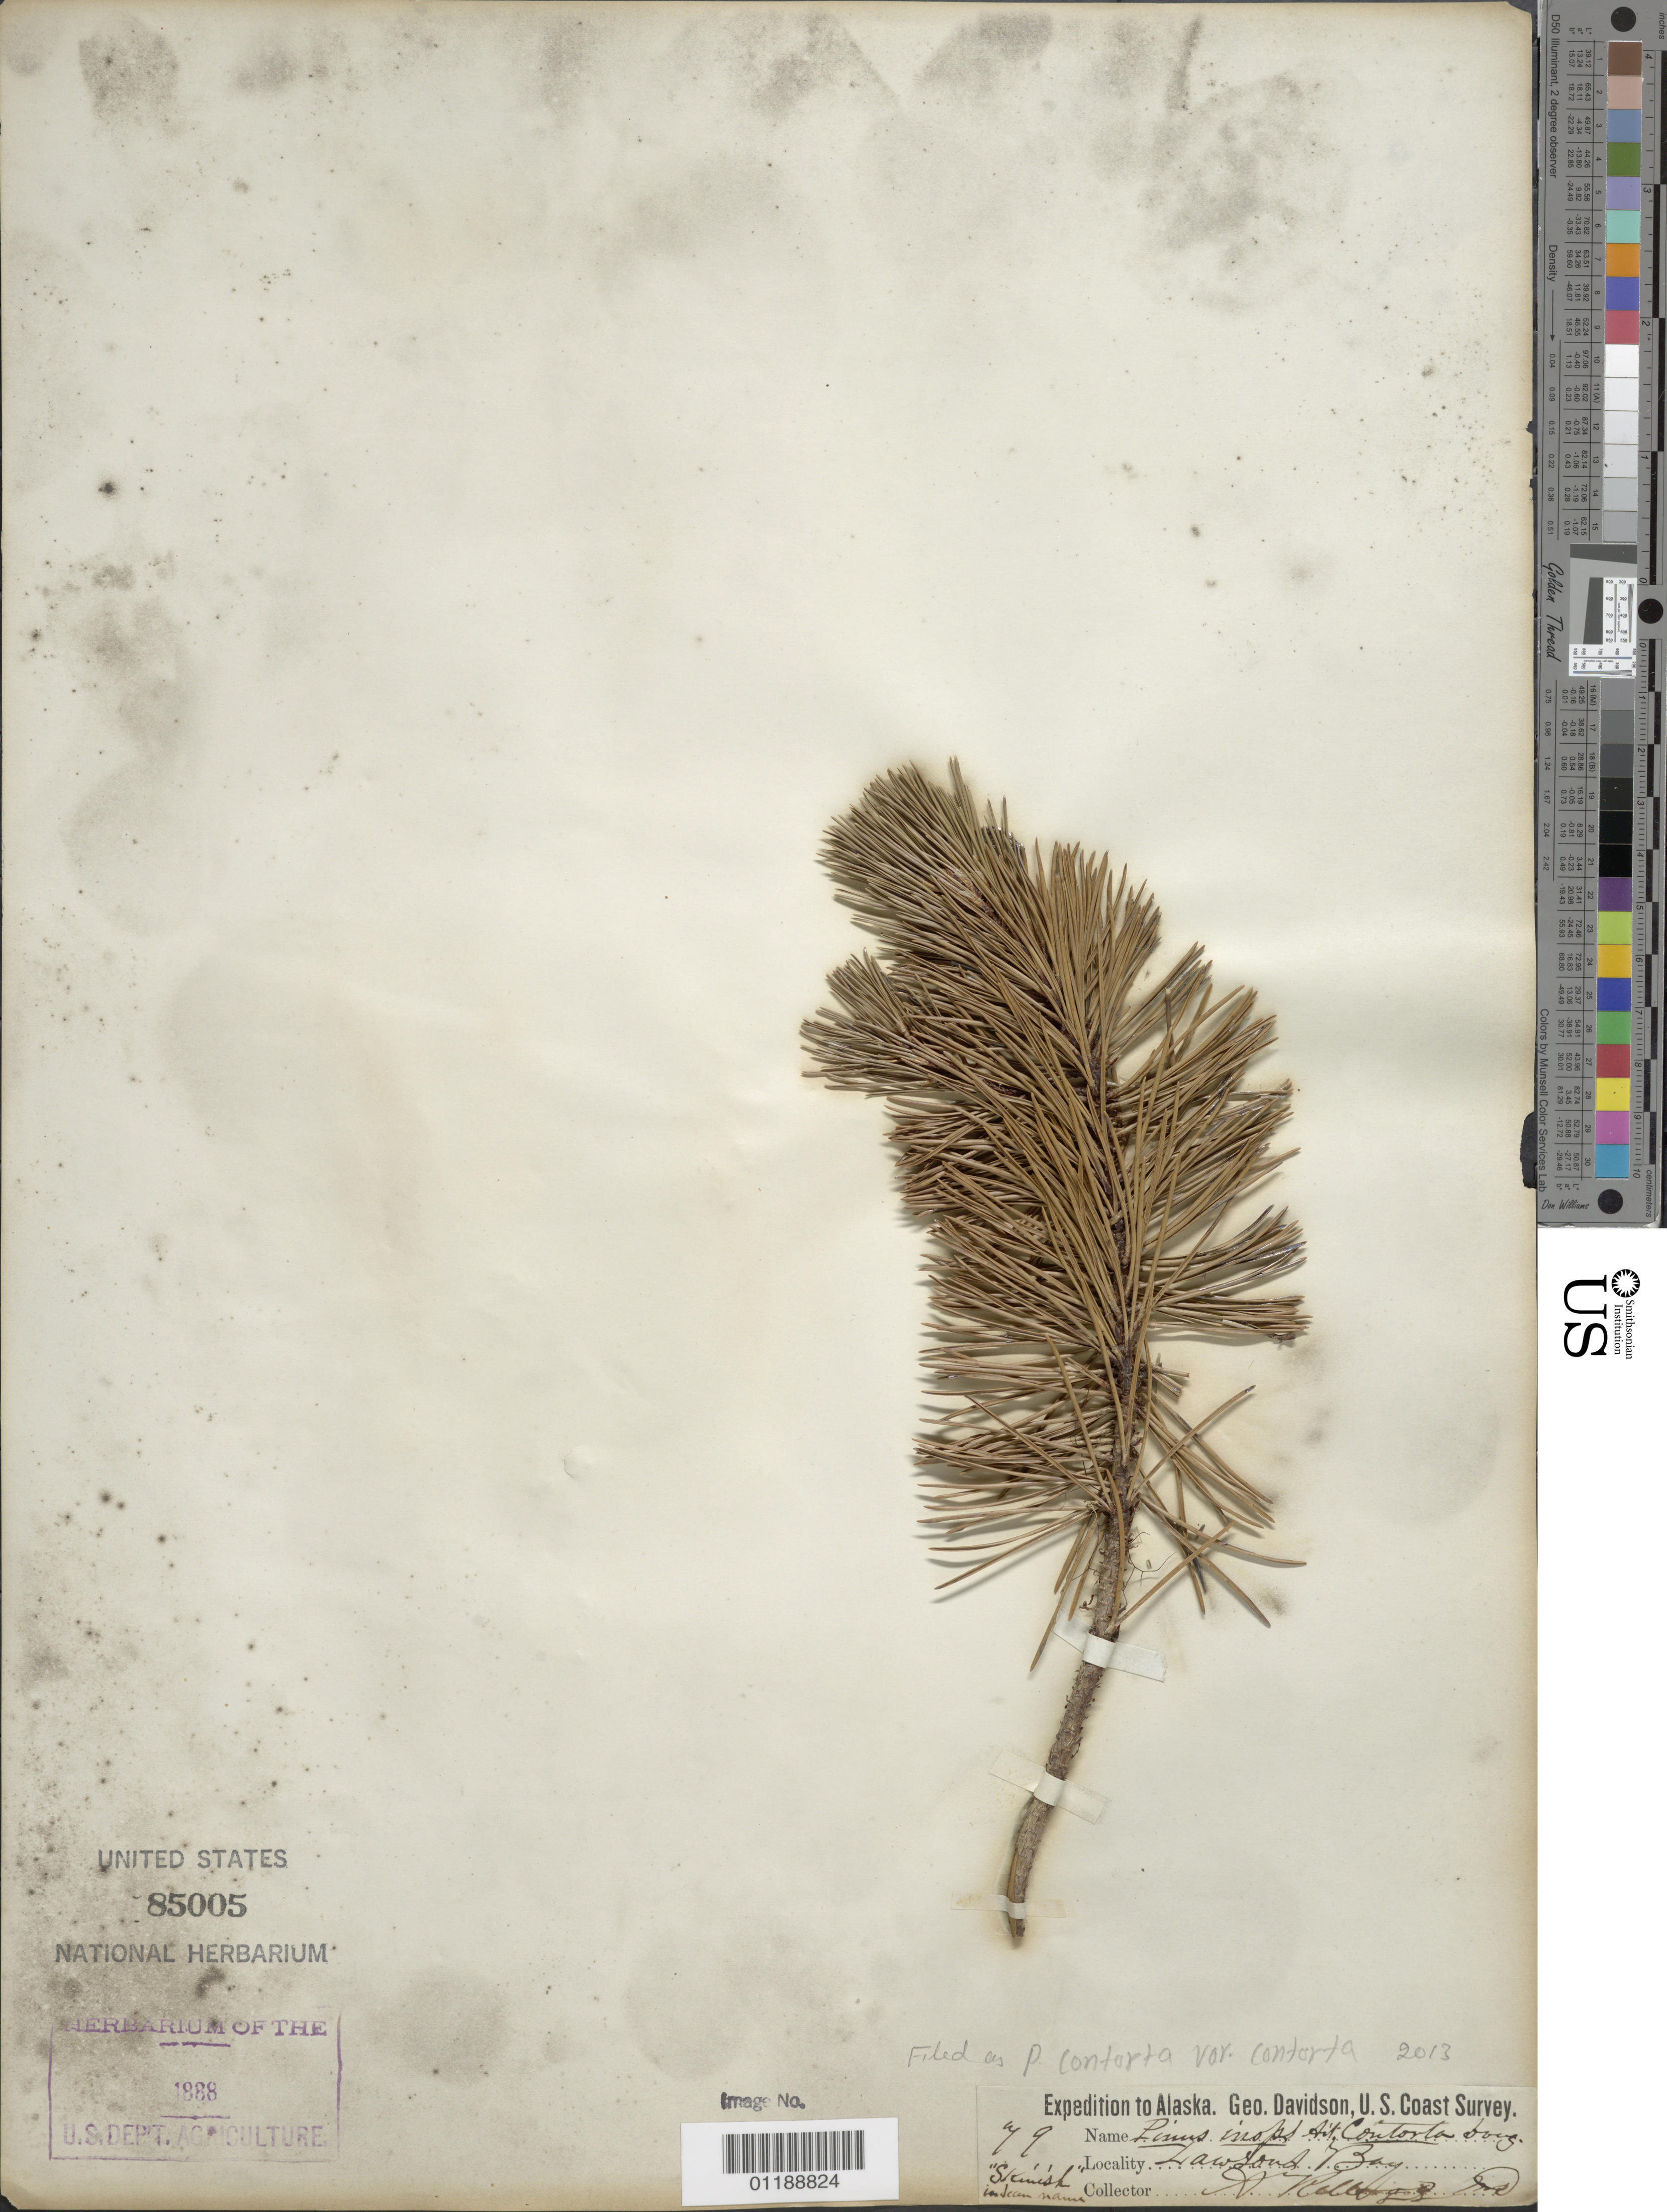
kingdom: Plantae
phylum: Tracheophyta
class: Pinopsida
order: Pinales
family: Pinaceae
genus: Pinus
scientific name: Pinus contorta var. contorta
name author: Douglas ex Loudon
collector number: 79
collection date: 1867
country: United States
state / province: Alaska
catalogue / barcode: US 85005